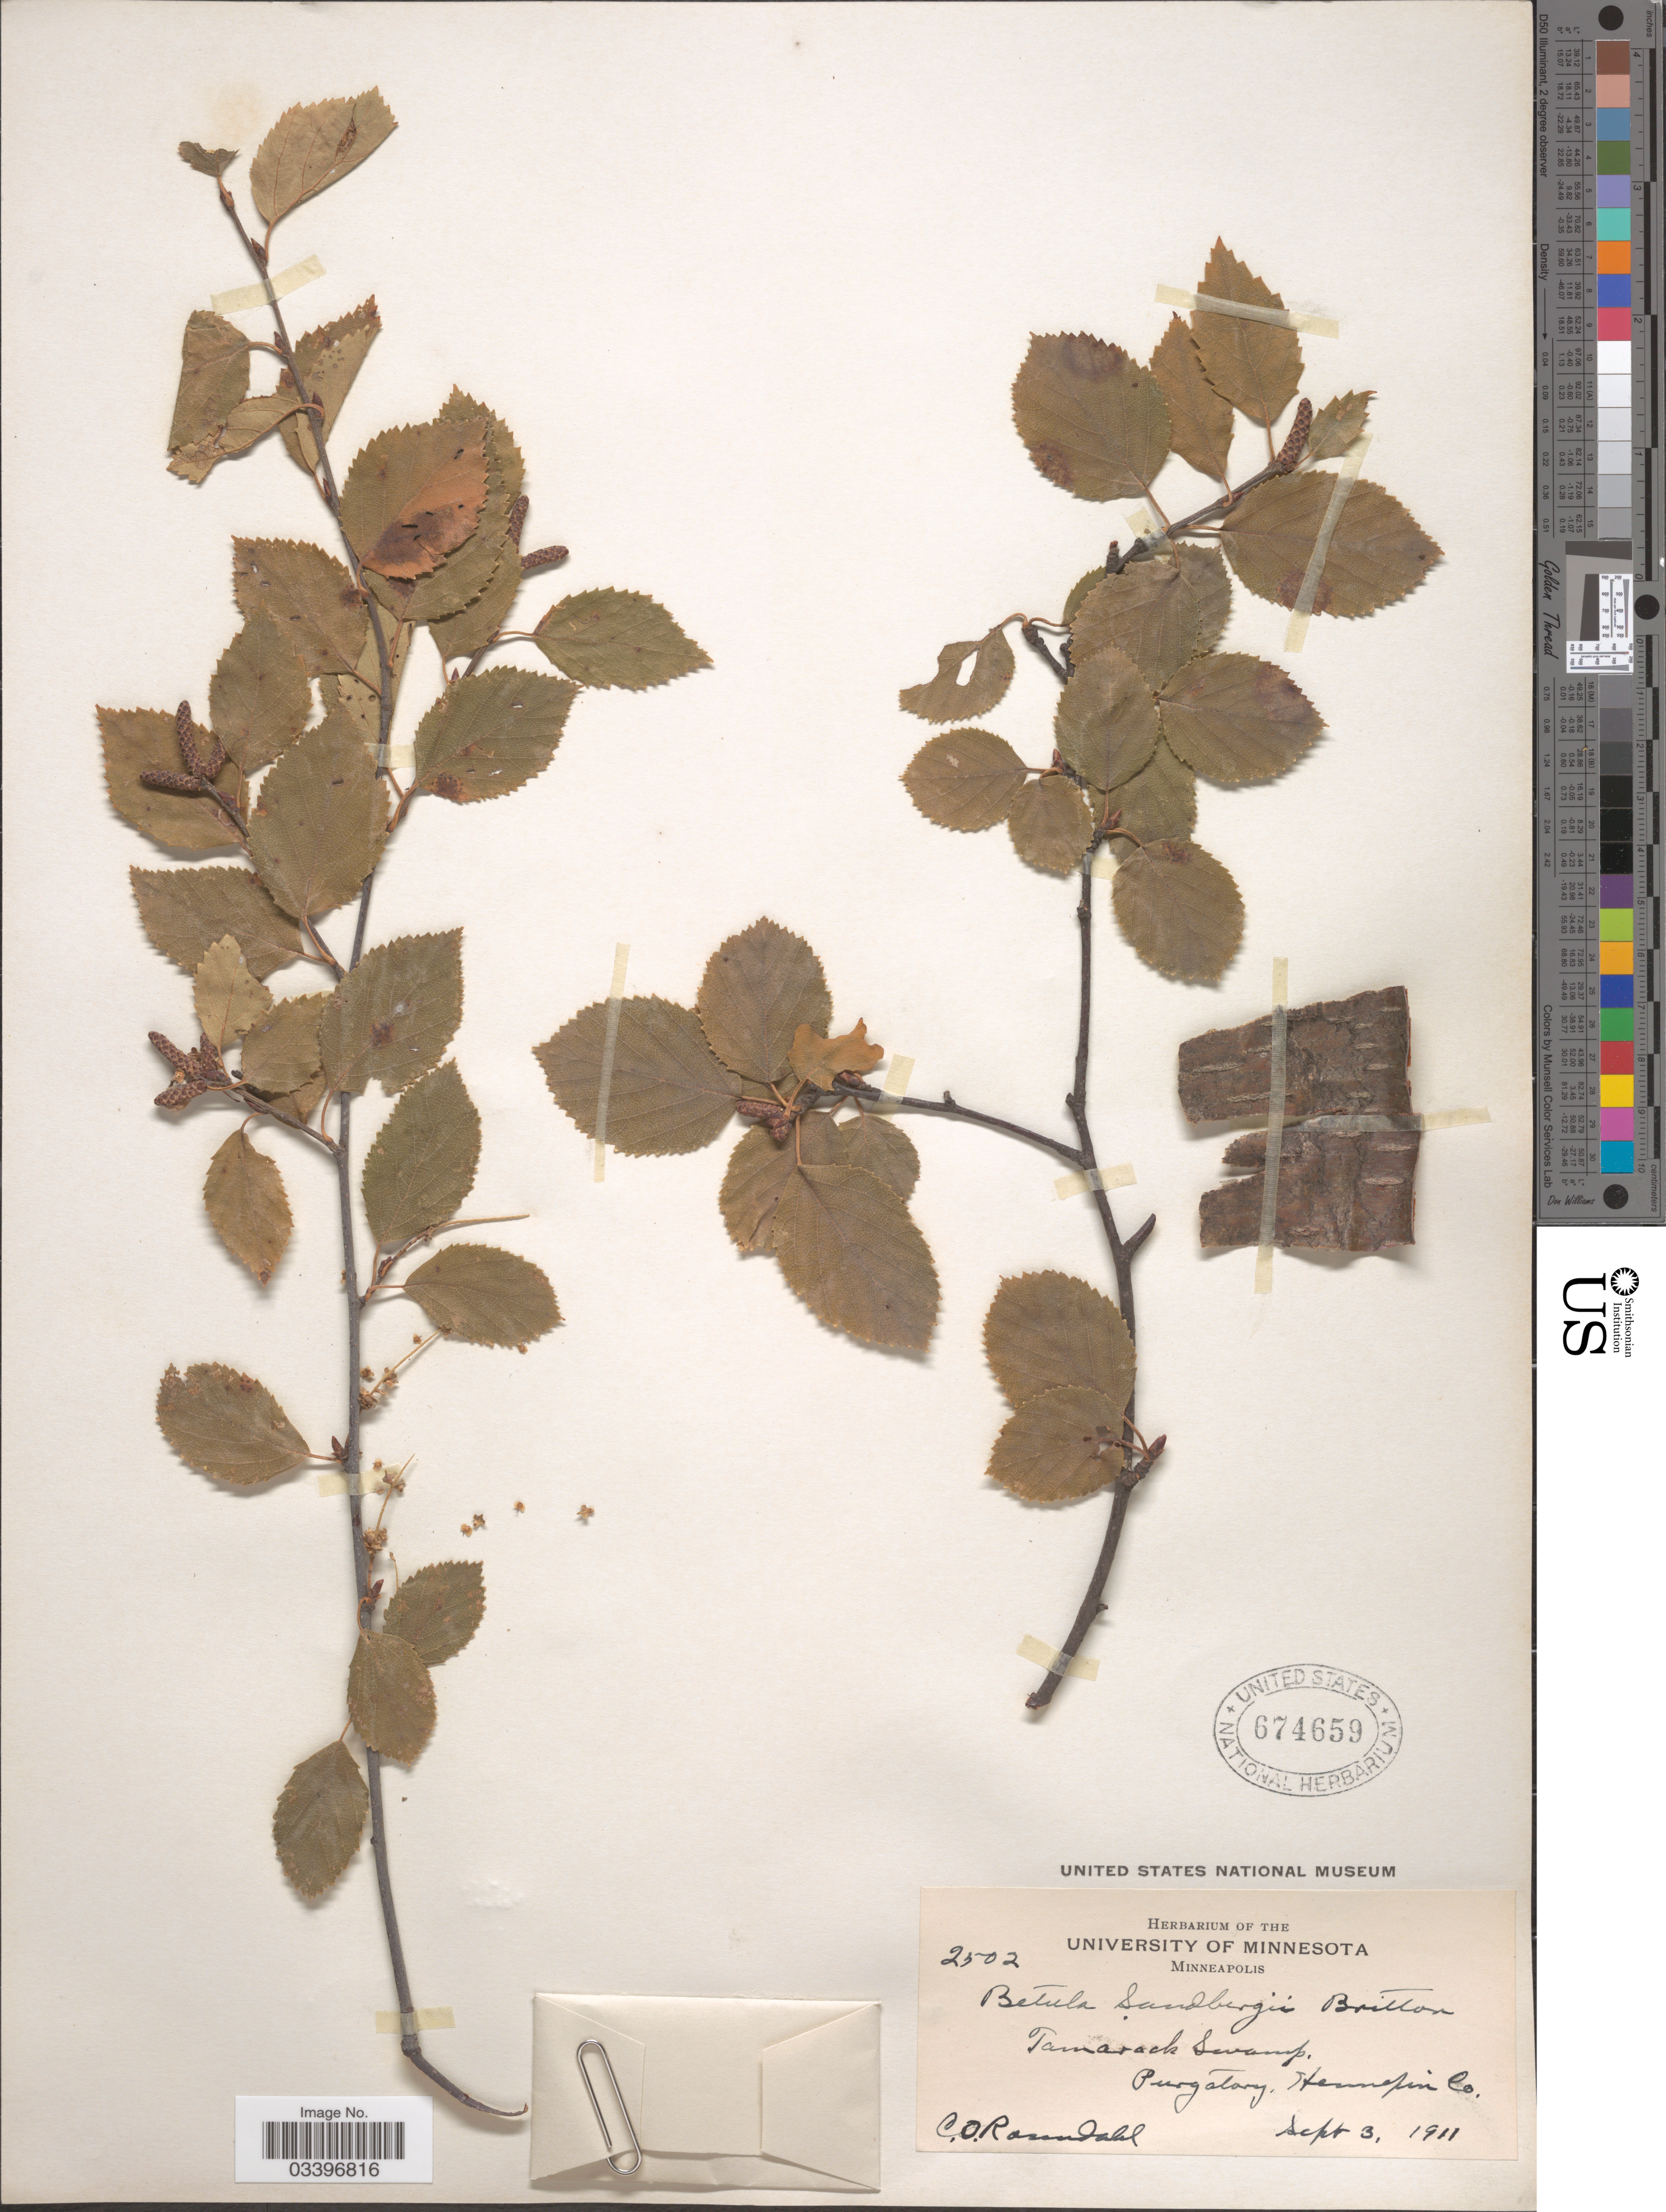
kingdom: Plantae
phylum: Tracheophyta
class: Magnoliopsida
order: Fagales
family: Betulaceae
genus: Betula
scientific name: Betula x sandbergii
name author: Britton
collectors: C. O. Rosendahl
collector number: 2502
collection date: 1911-09-03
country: United States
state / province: Minnesota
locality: Tamarack Swamp, Purgatory, Hennepin Co.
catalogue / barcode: US 674659